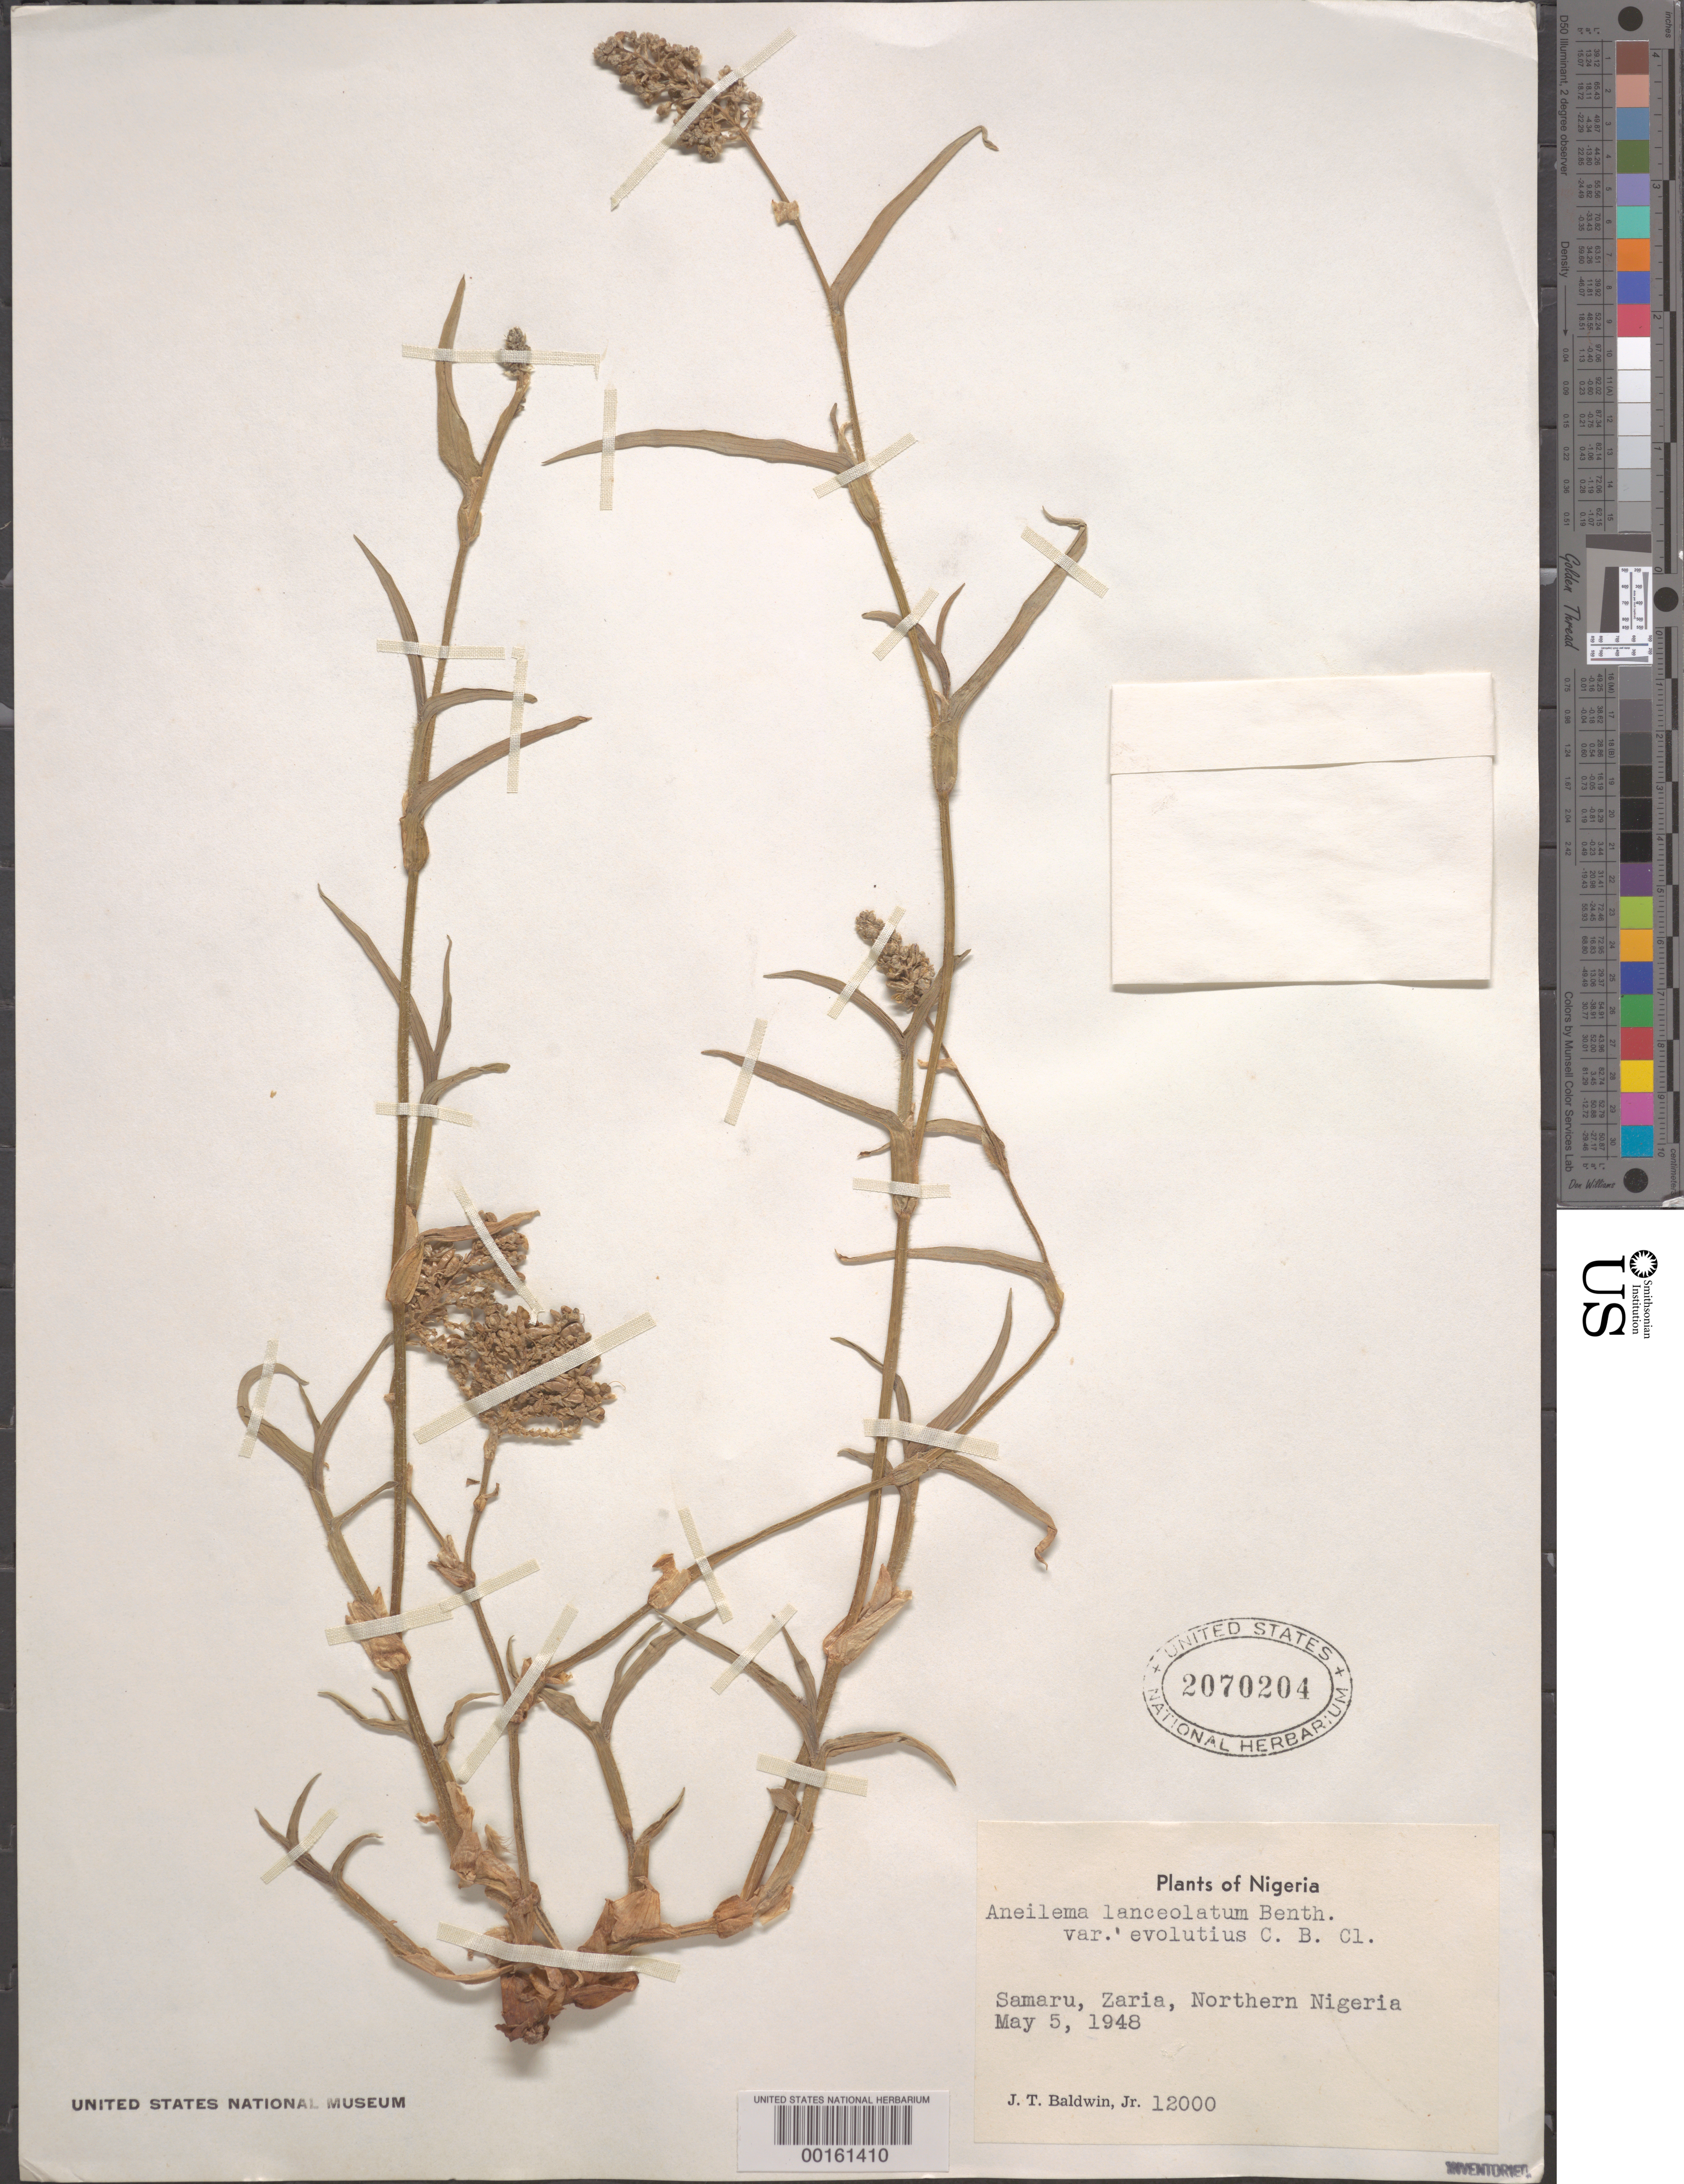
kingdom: Plantae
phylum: Tracheophyta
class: Liliopsida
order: Commelinales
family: Commelinaceae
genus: Aneilema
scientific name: Aneilema lanceolatum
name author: Benth.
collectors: J. T. Baldwin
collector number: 12000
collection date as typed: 05 May 1948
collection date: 1948-05-05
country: Nigeria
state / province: Kaduna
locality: Zaria (area?), samaru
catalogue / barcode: US 2070204